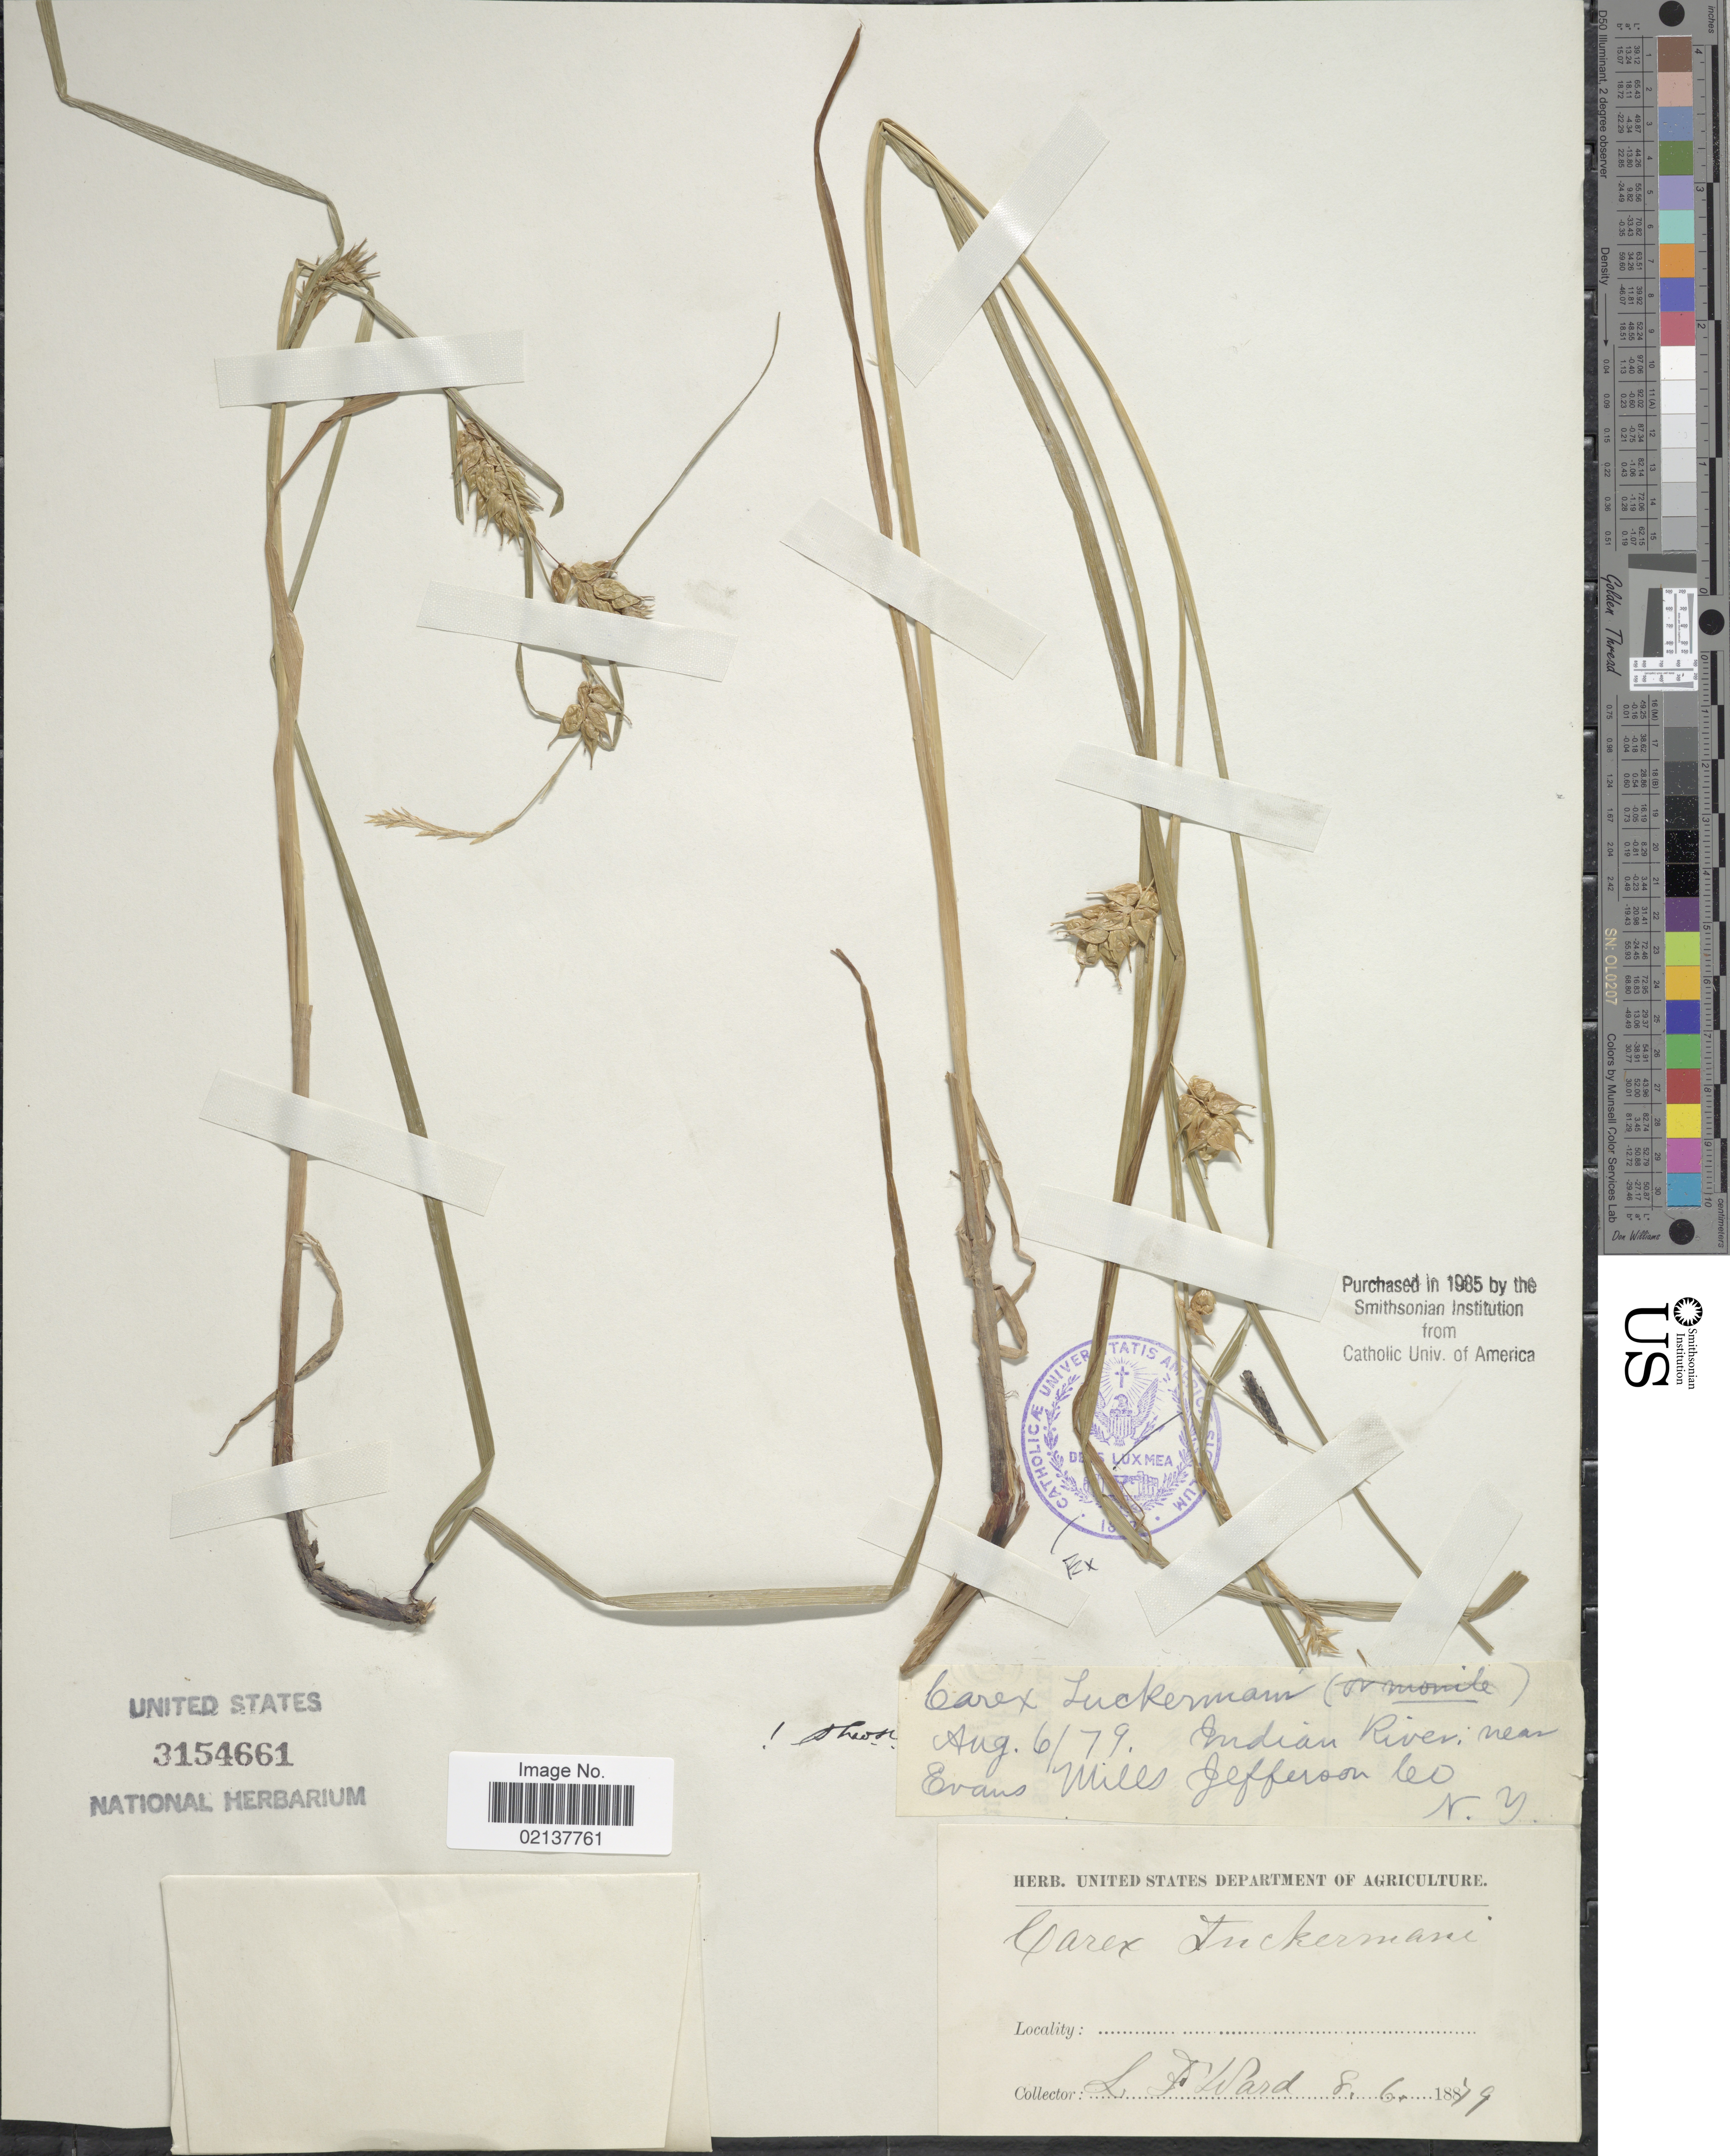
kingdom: Plantae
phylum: Tracheophyta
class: Liliopsida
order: Poales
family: Cyperaceae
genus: Carex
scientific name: Carex tuckermanii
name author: Boott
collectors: L. Ward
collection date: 1879-08-06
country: United States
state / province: New York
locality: Indian River: near Evans Mills Jefferson Co.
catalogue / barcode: US 3154661